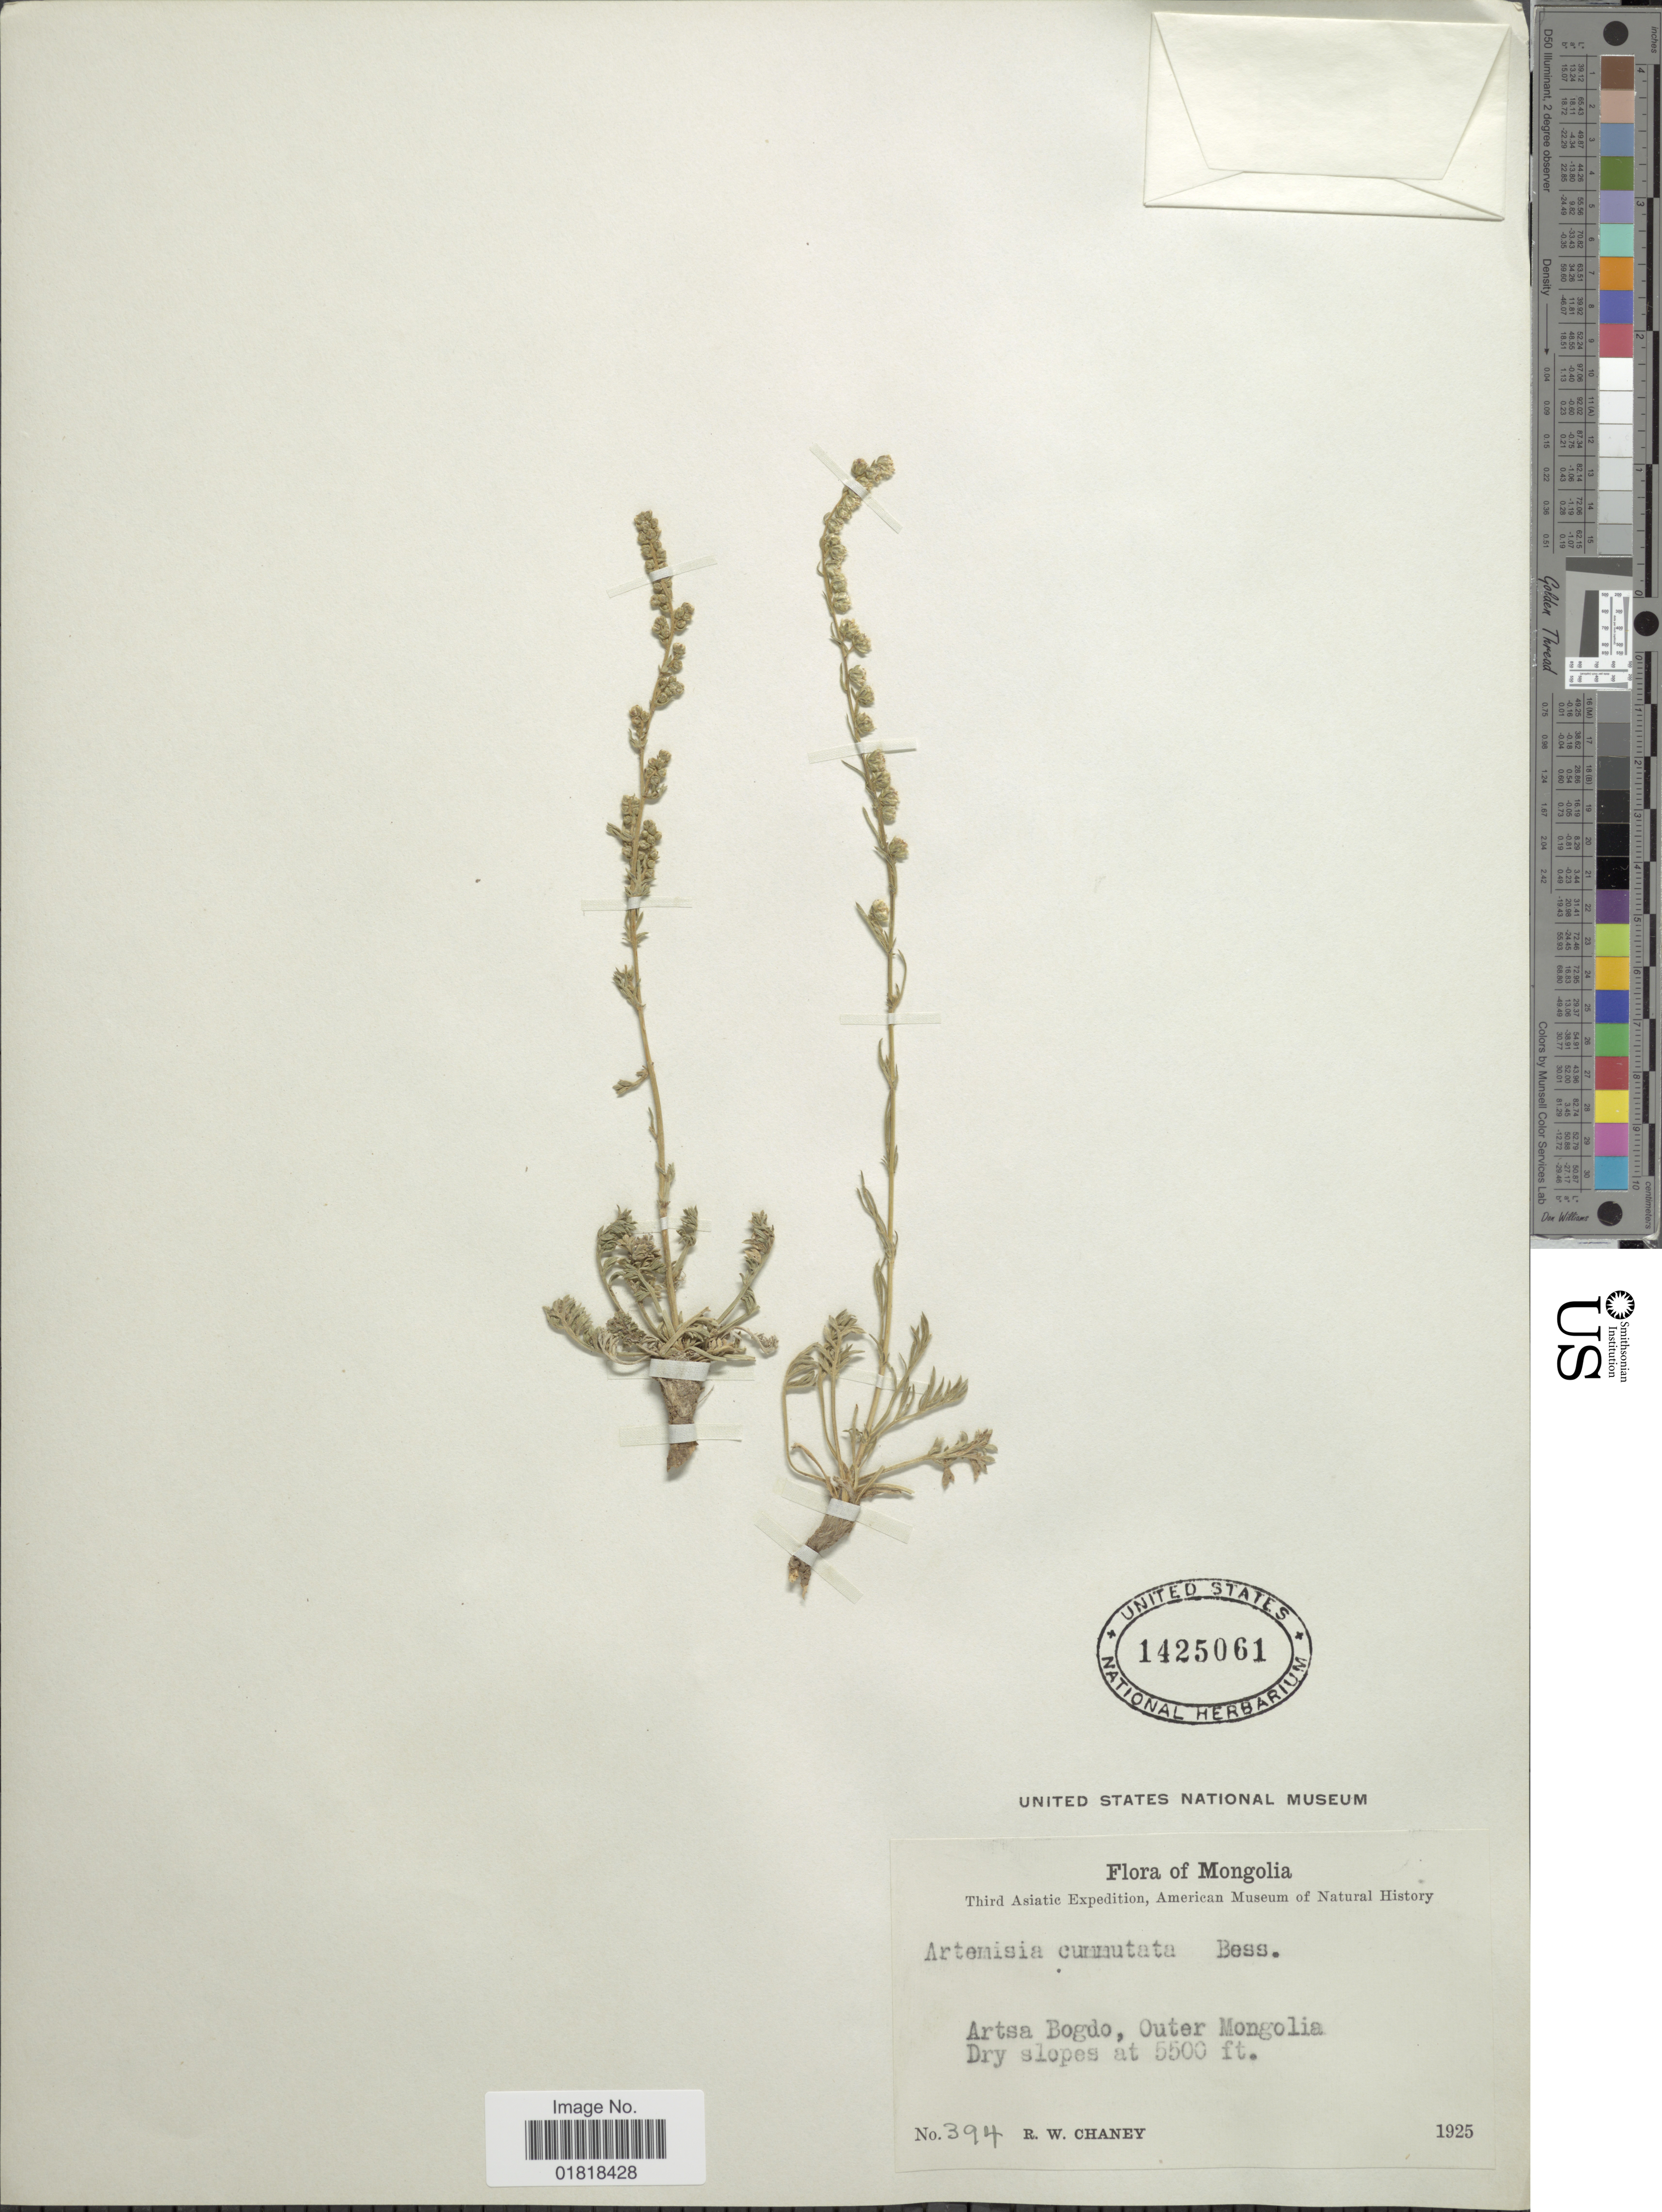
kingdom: Plantae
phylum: Tracheophyta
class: Magnoliopsida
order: Asterales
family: Asteraceae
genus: Artemisia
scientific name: Artemisia commutata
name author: Besser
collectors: R. Chaney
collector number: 394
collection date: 1925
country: Mongolia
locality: Mongolia, Artsa Bogdo, Outer Mongolia, dry slopes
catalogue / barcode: US 1425061